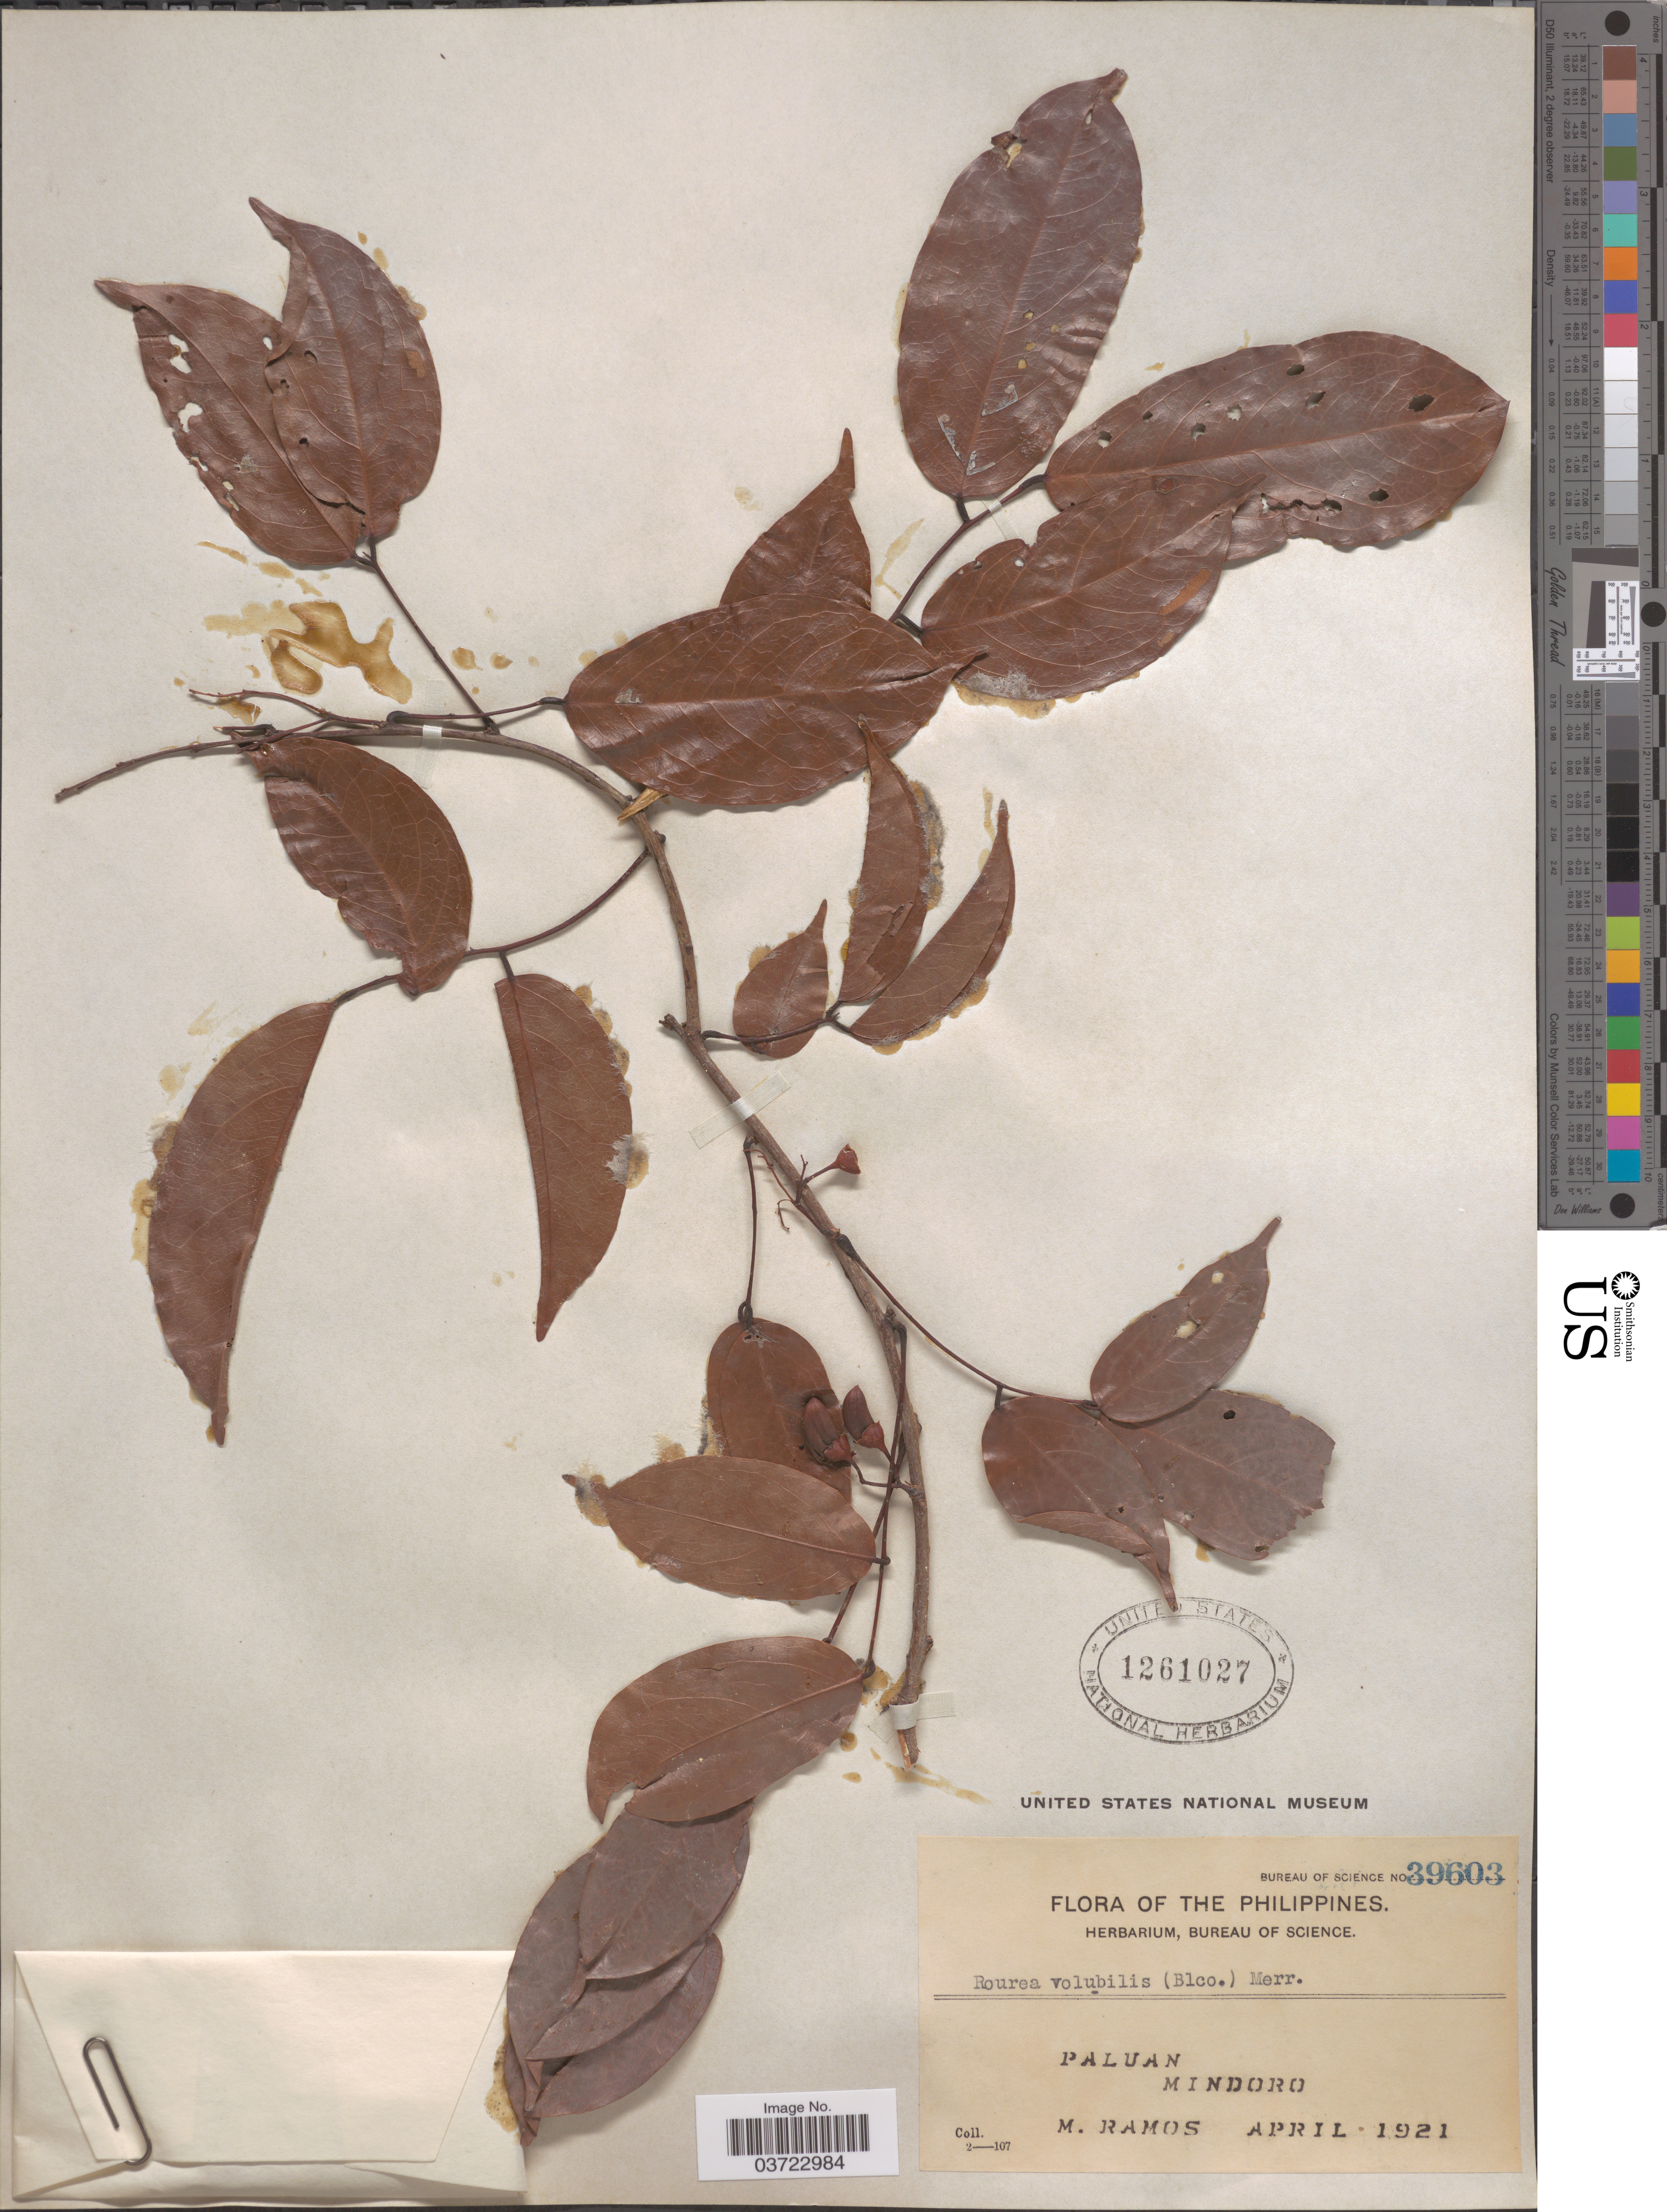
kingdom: Plantae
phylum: Tracheophyta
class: Magnoliopsida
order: Oxalidales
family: Connaraceae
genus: Rourea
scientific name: Rourea volubilis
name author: Merr.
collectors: M. Ramos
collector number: Bureau of Science 39603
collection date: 1921-04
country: Philippines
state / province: Mimaropa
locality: Paluan. Mindoro.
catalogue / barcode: US 1261027